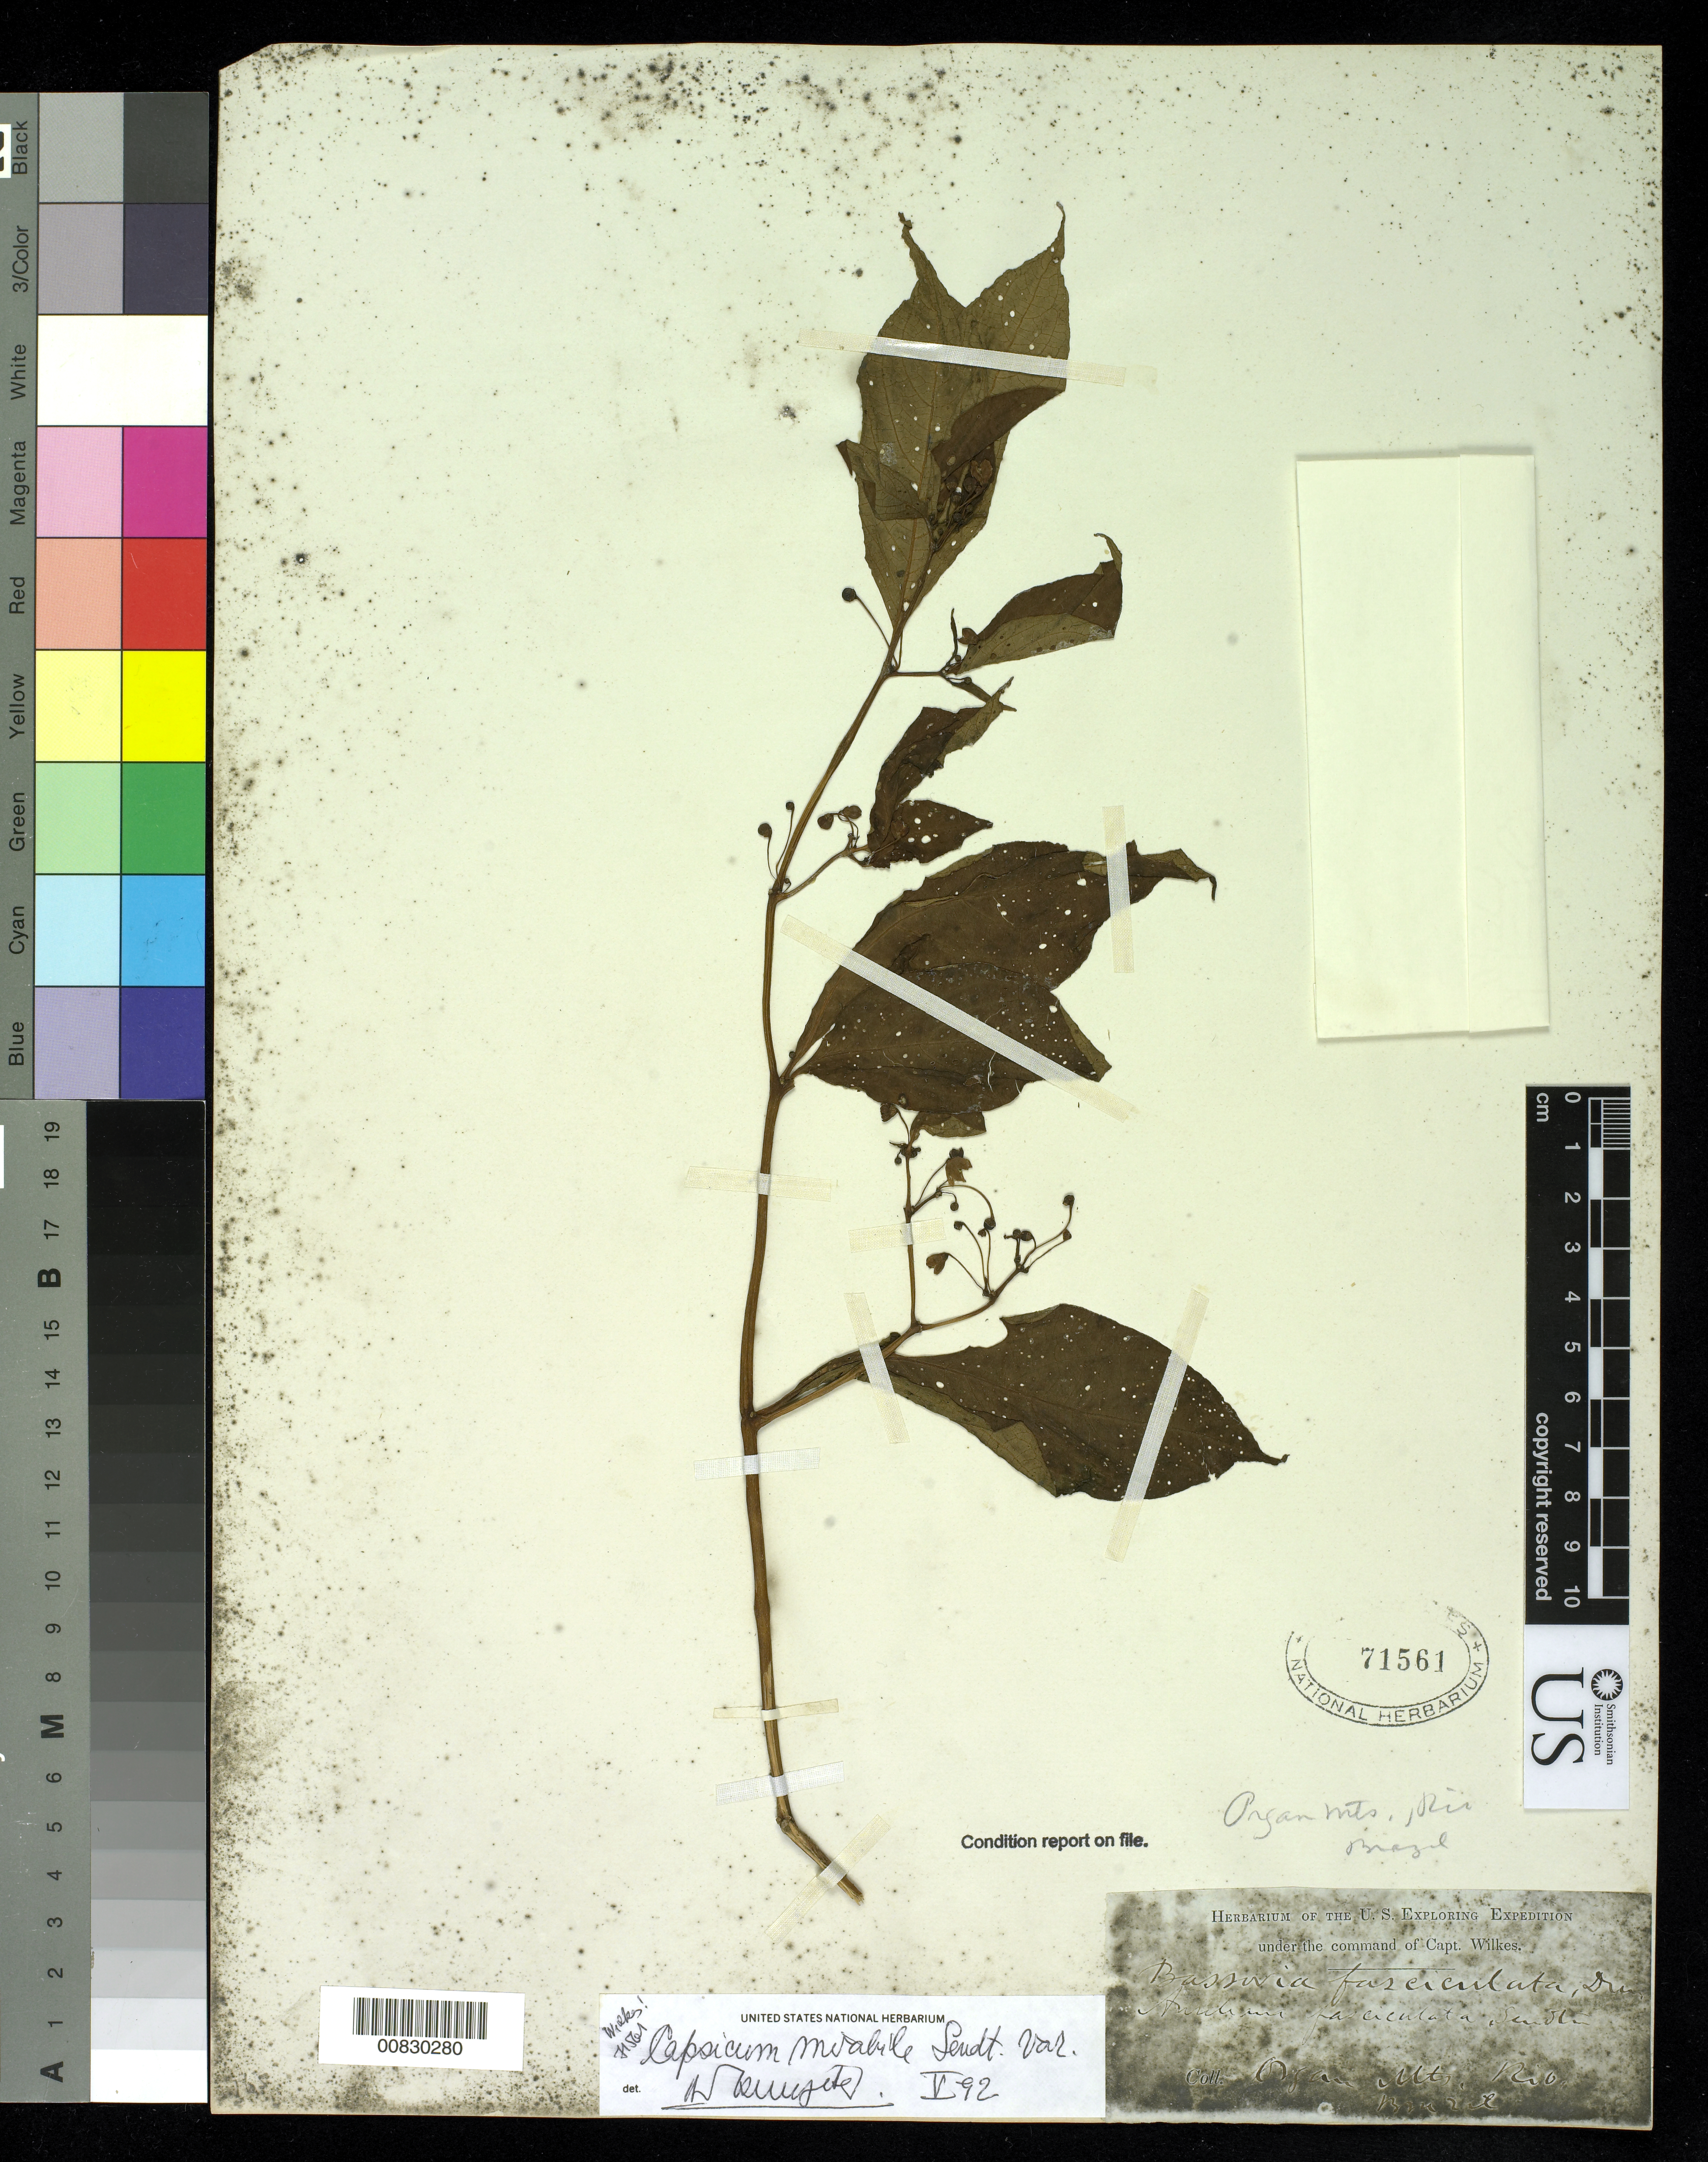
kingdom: Plantae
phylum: Tracheophyta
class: Magnoliopsida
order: Solanales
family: Solanaceae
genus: Capsicum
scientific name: Capsicum mirabile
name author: Mart.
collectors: Wilkes Explor. Exped.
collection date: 1838/1842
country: Brazil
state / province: Rio de Janeiro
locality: Organ Mountains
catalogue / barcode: US 71561